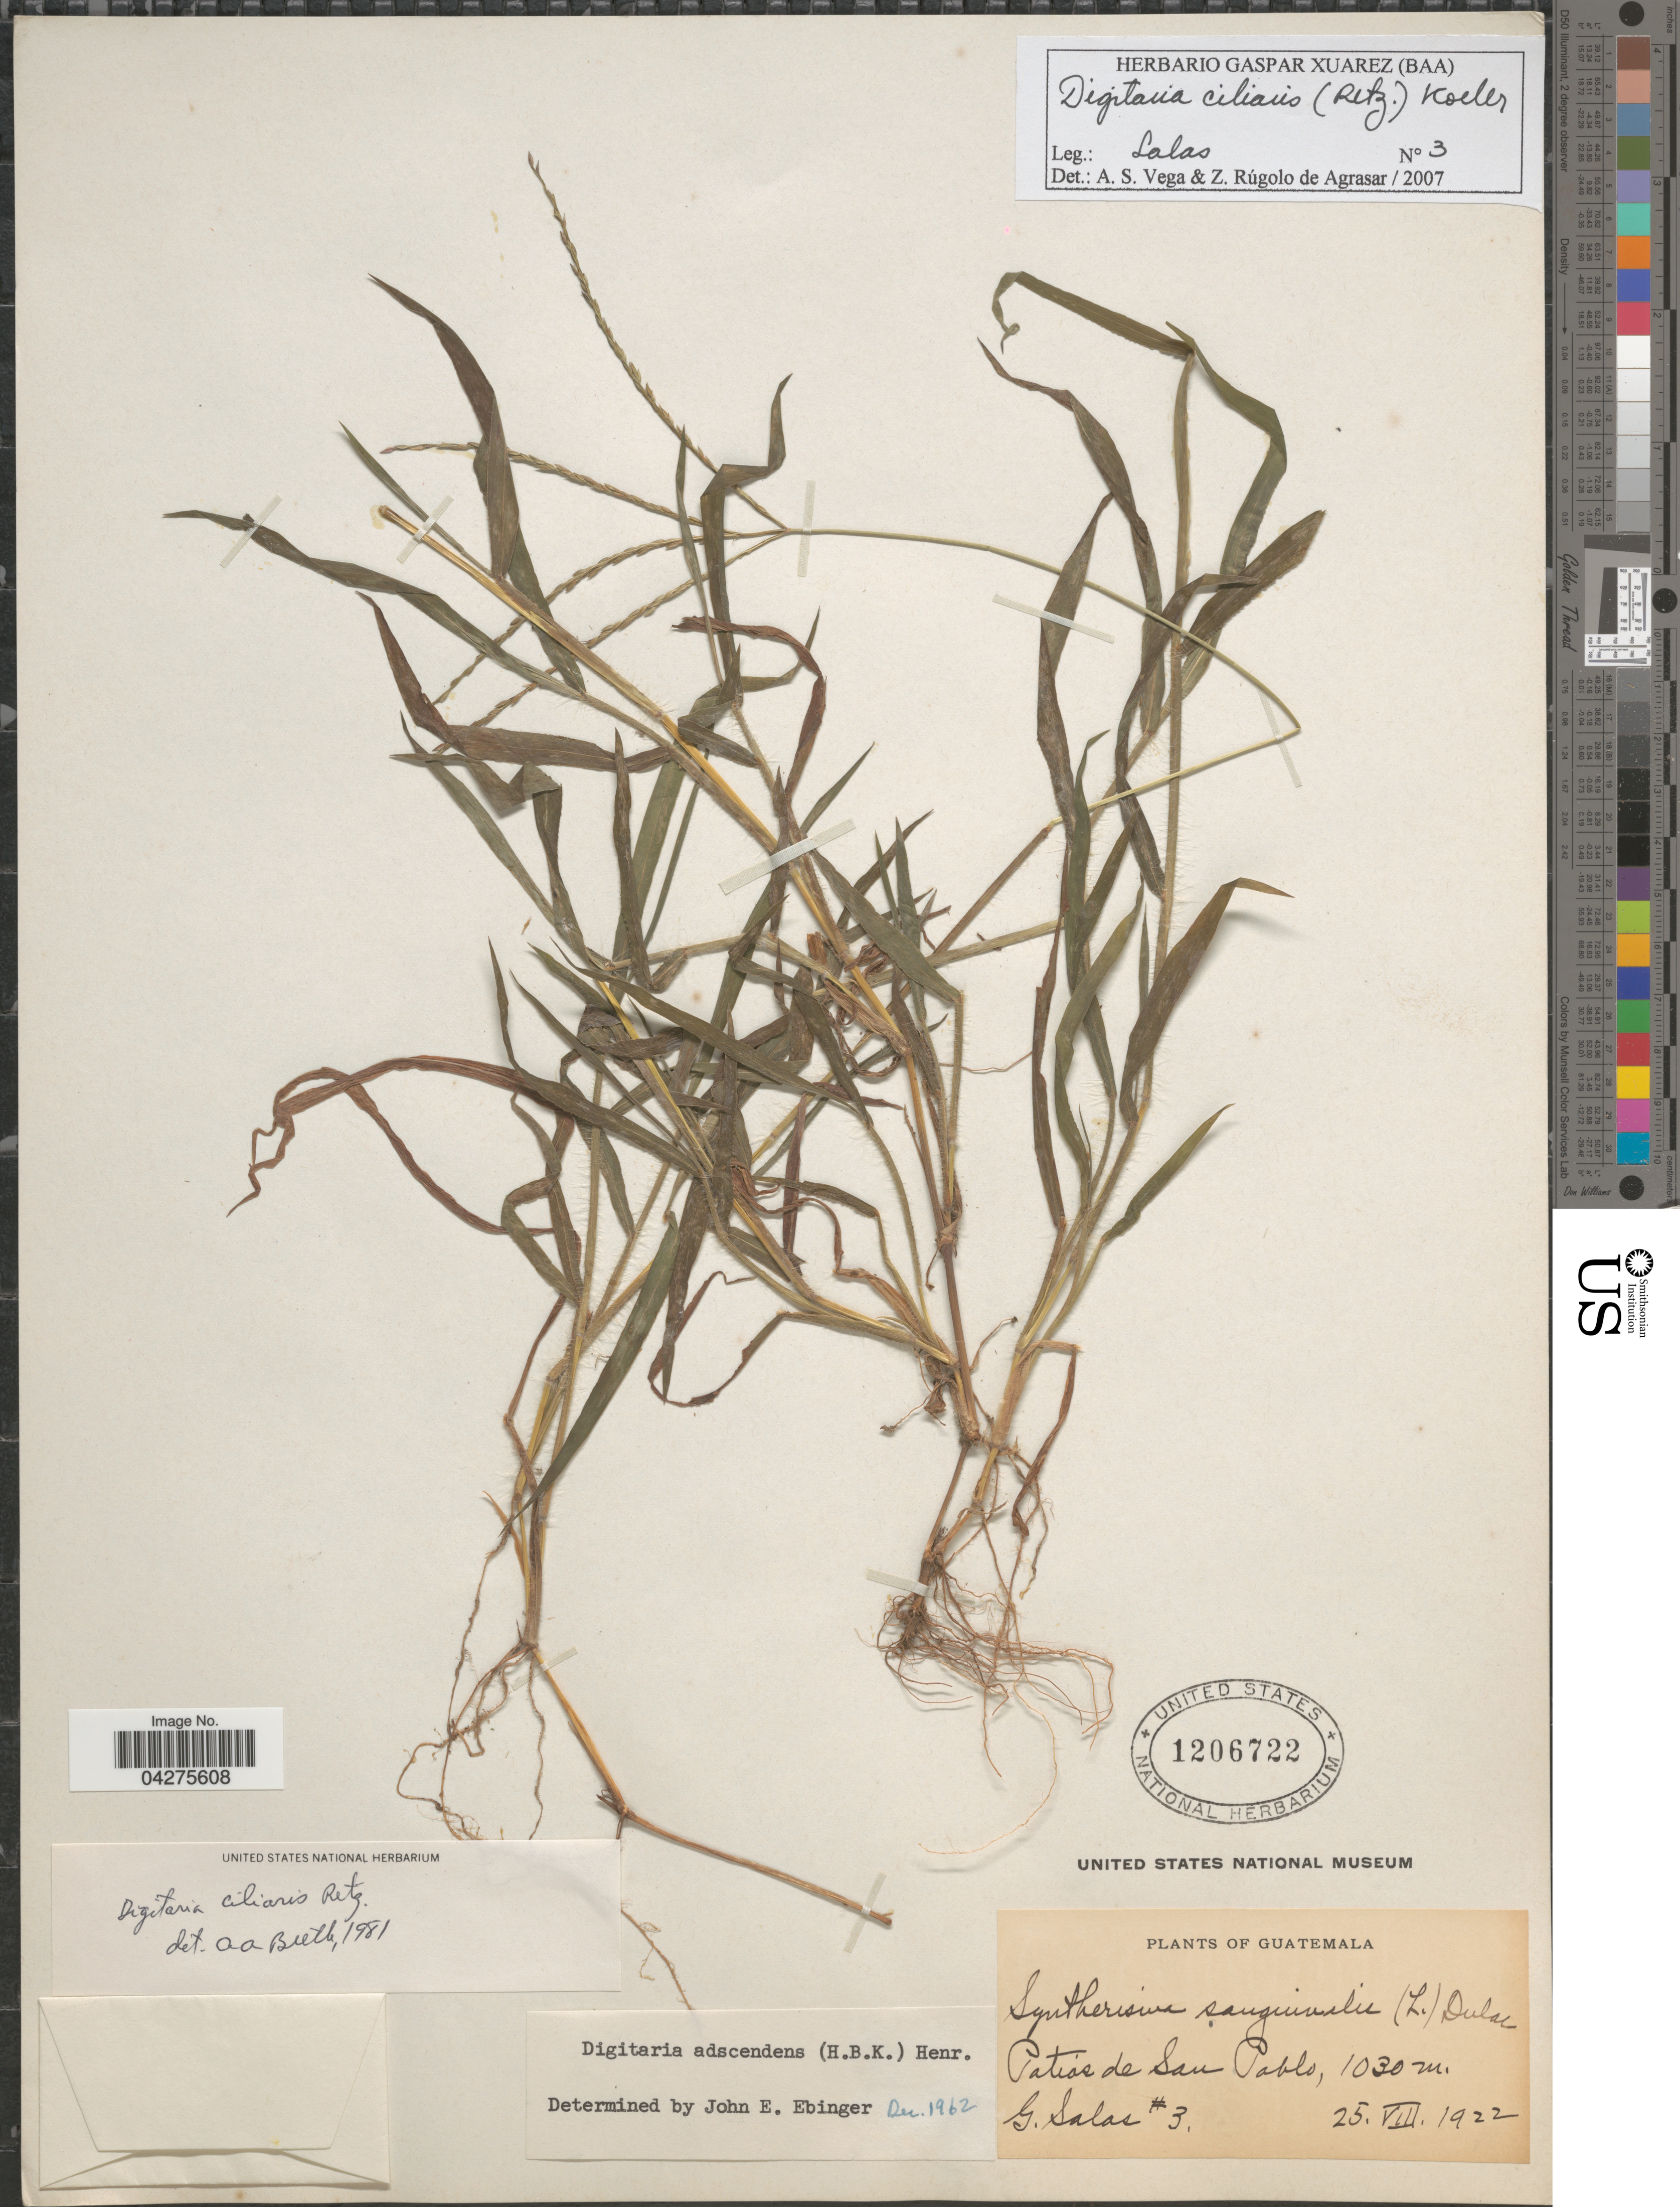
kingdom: Plantae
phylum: Tracheophyta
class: Liliopsida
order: Poales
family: Poaceae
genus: Digitaria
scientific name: Digitaria ciliaris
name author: (Retz.) Koeler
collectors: G. Salas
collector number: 3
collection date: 1922-08-25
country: Guatemala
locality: Patias de San Pablo.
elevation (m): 1030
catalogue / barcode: US 1206722